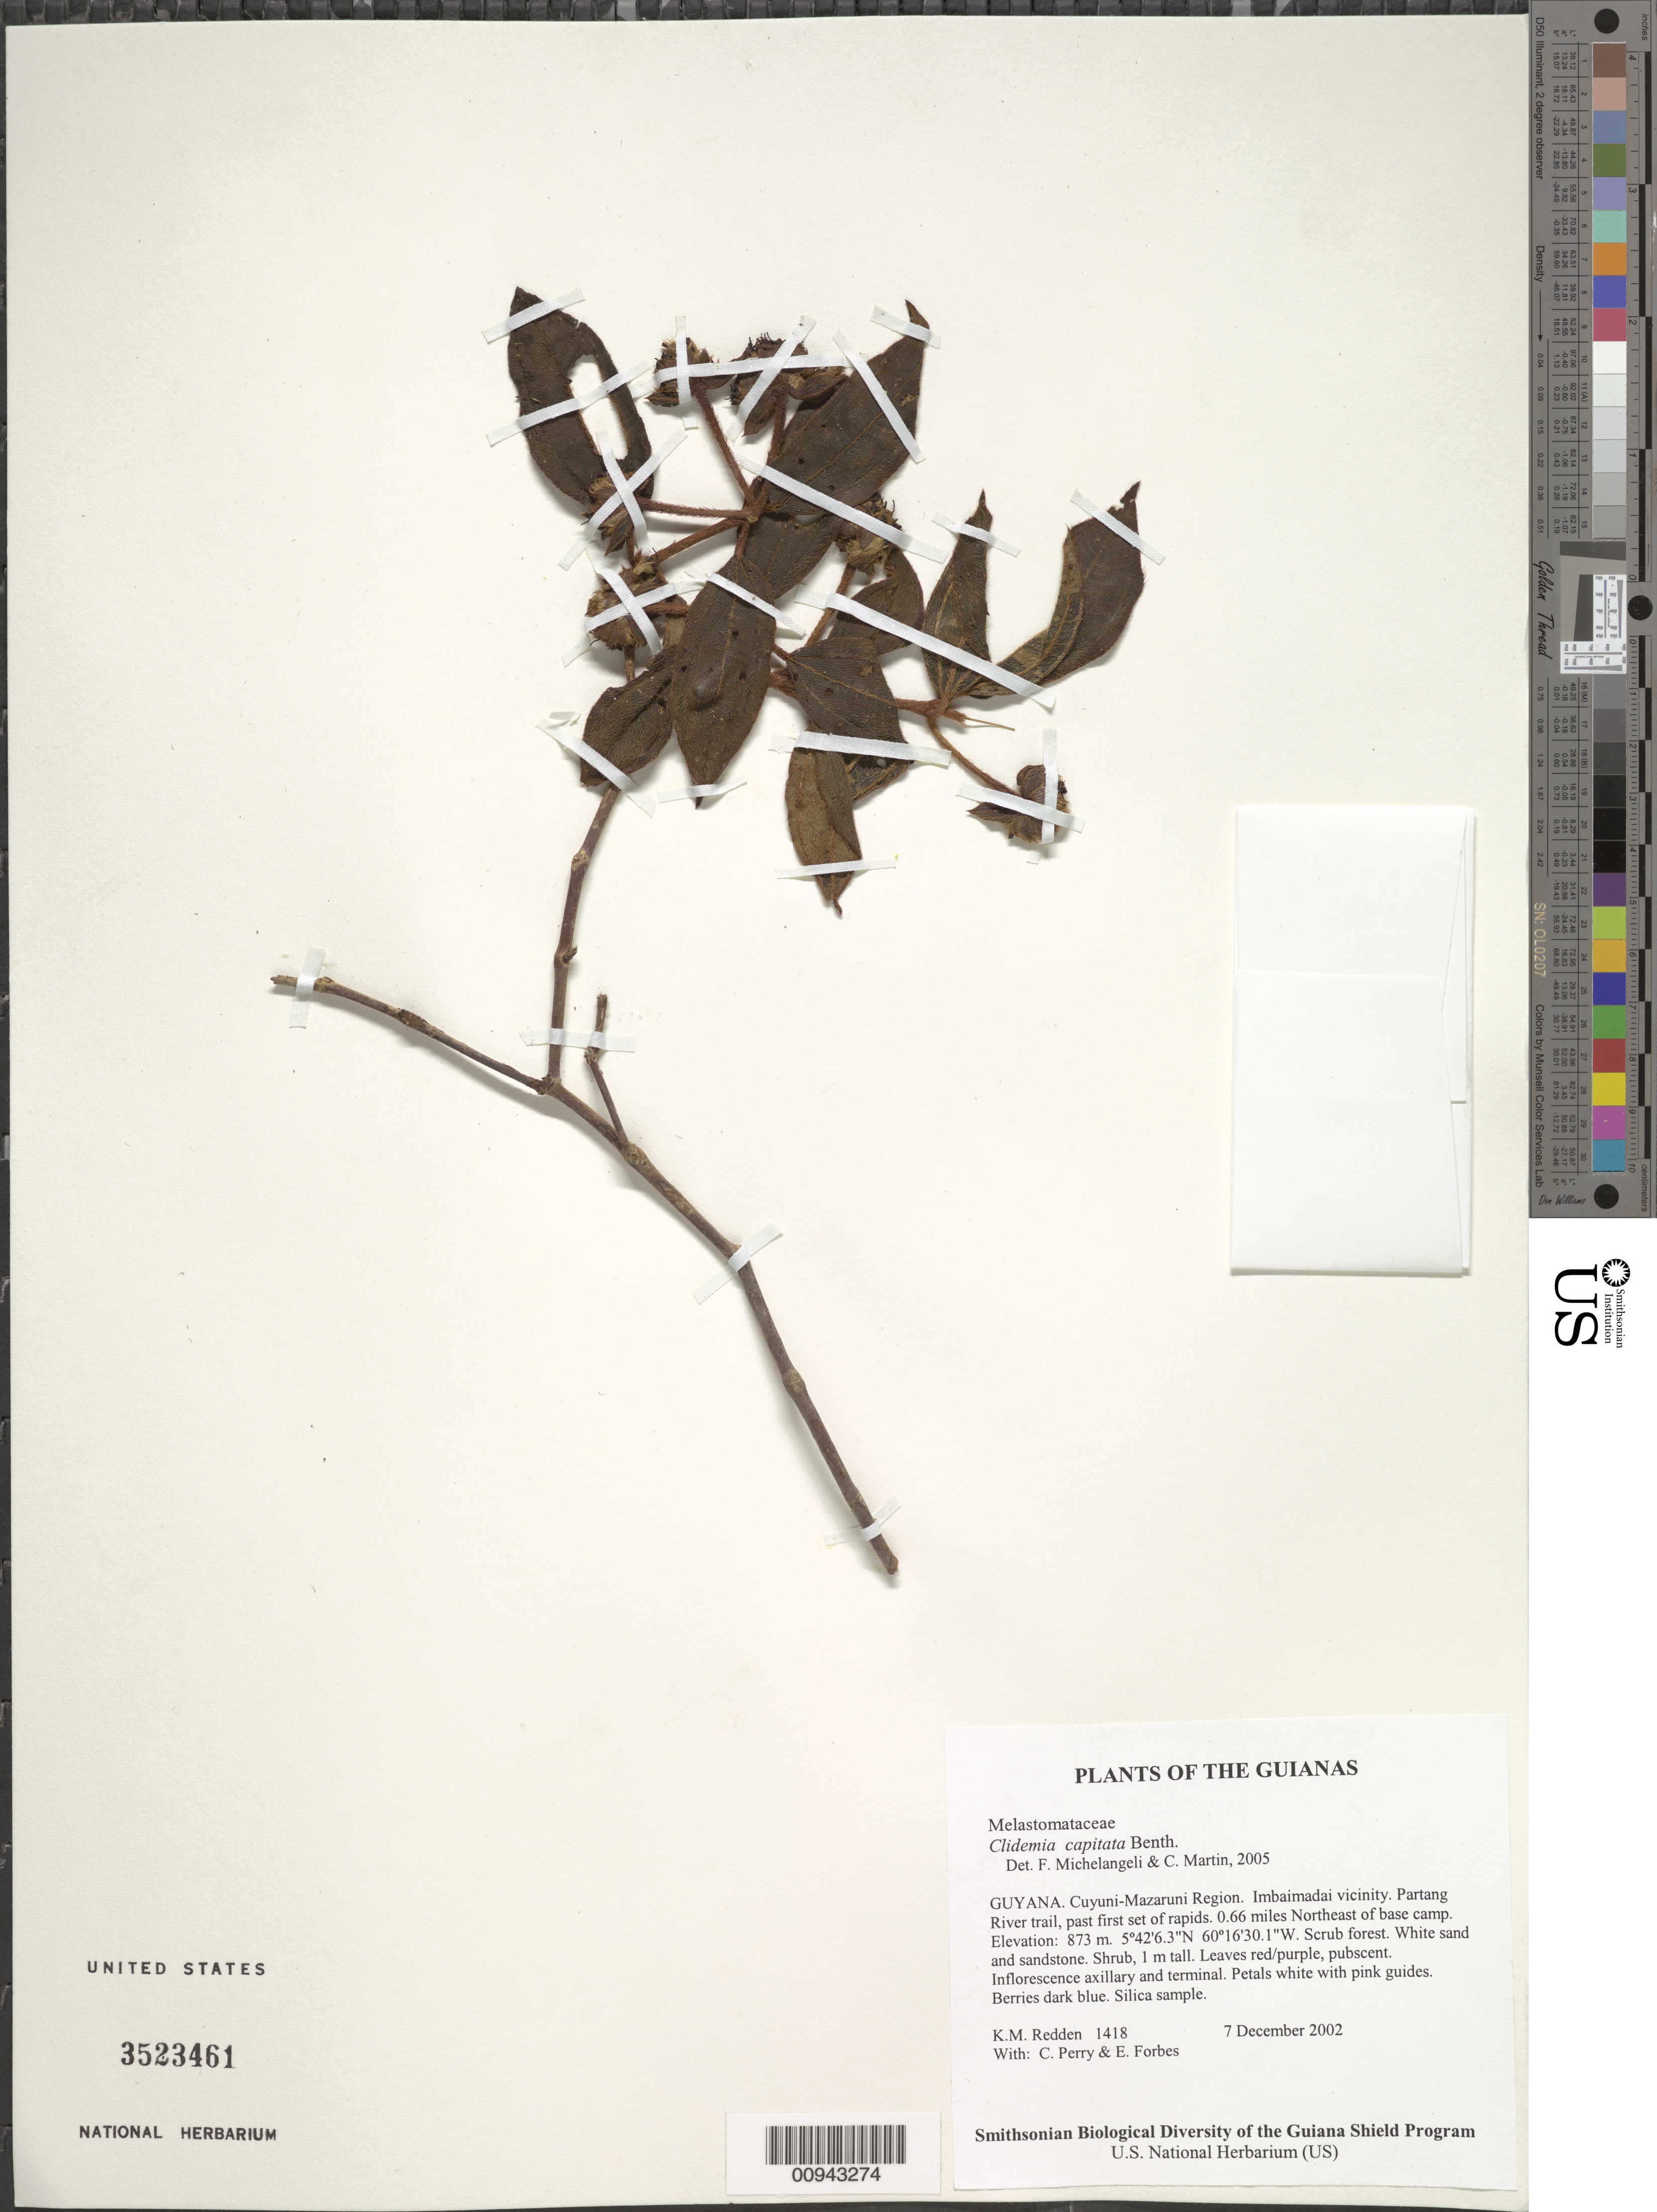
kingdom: Plantae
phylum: Tracheophyta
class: Magnoliopsida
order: Myrtales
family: Melastomataceae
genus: Clidemia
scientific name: Clidemia capitata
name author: Benth.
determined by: Michelangeli, F. A.; Martin, C.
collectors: K. M. Redden, C. Perry & E. Forbes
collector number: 1418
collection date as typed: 7 December 2002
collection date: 2002-12-07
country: Guyana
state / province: Cuyuni-Mazaruni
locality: Imbaimadai vicinity. Partang River trail, past first set of rapids. 0.66 miles Northeast of base camp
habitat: Scrub forest. White sand and sandstone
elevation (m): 873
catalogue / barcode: US 3523461